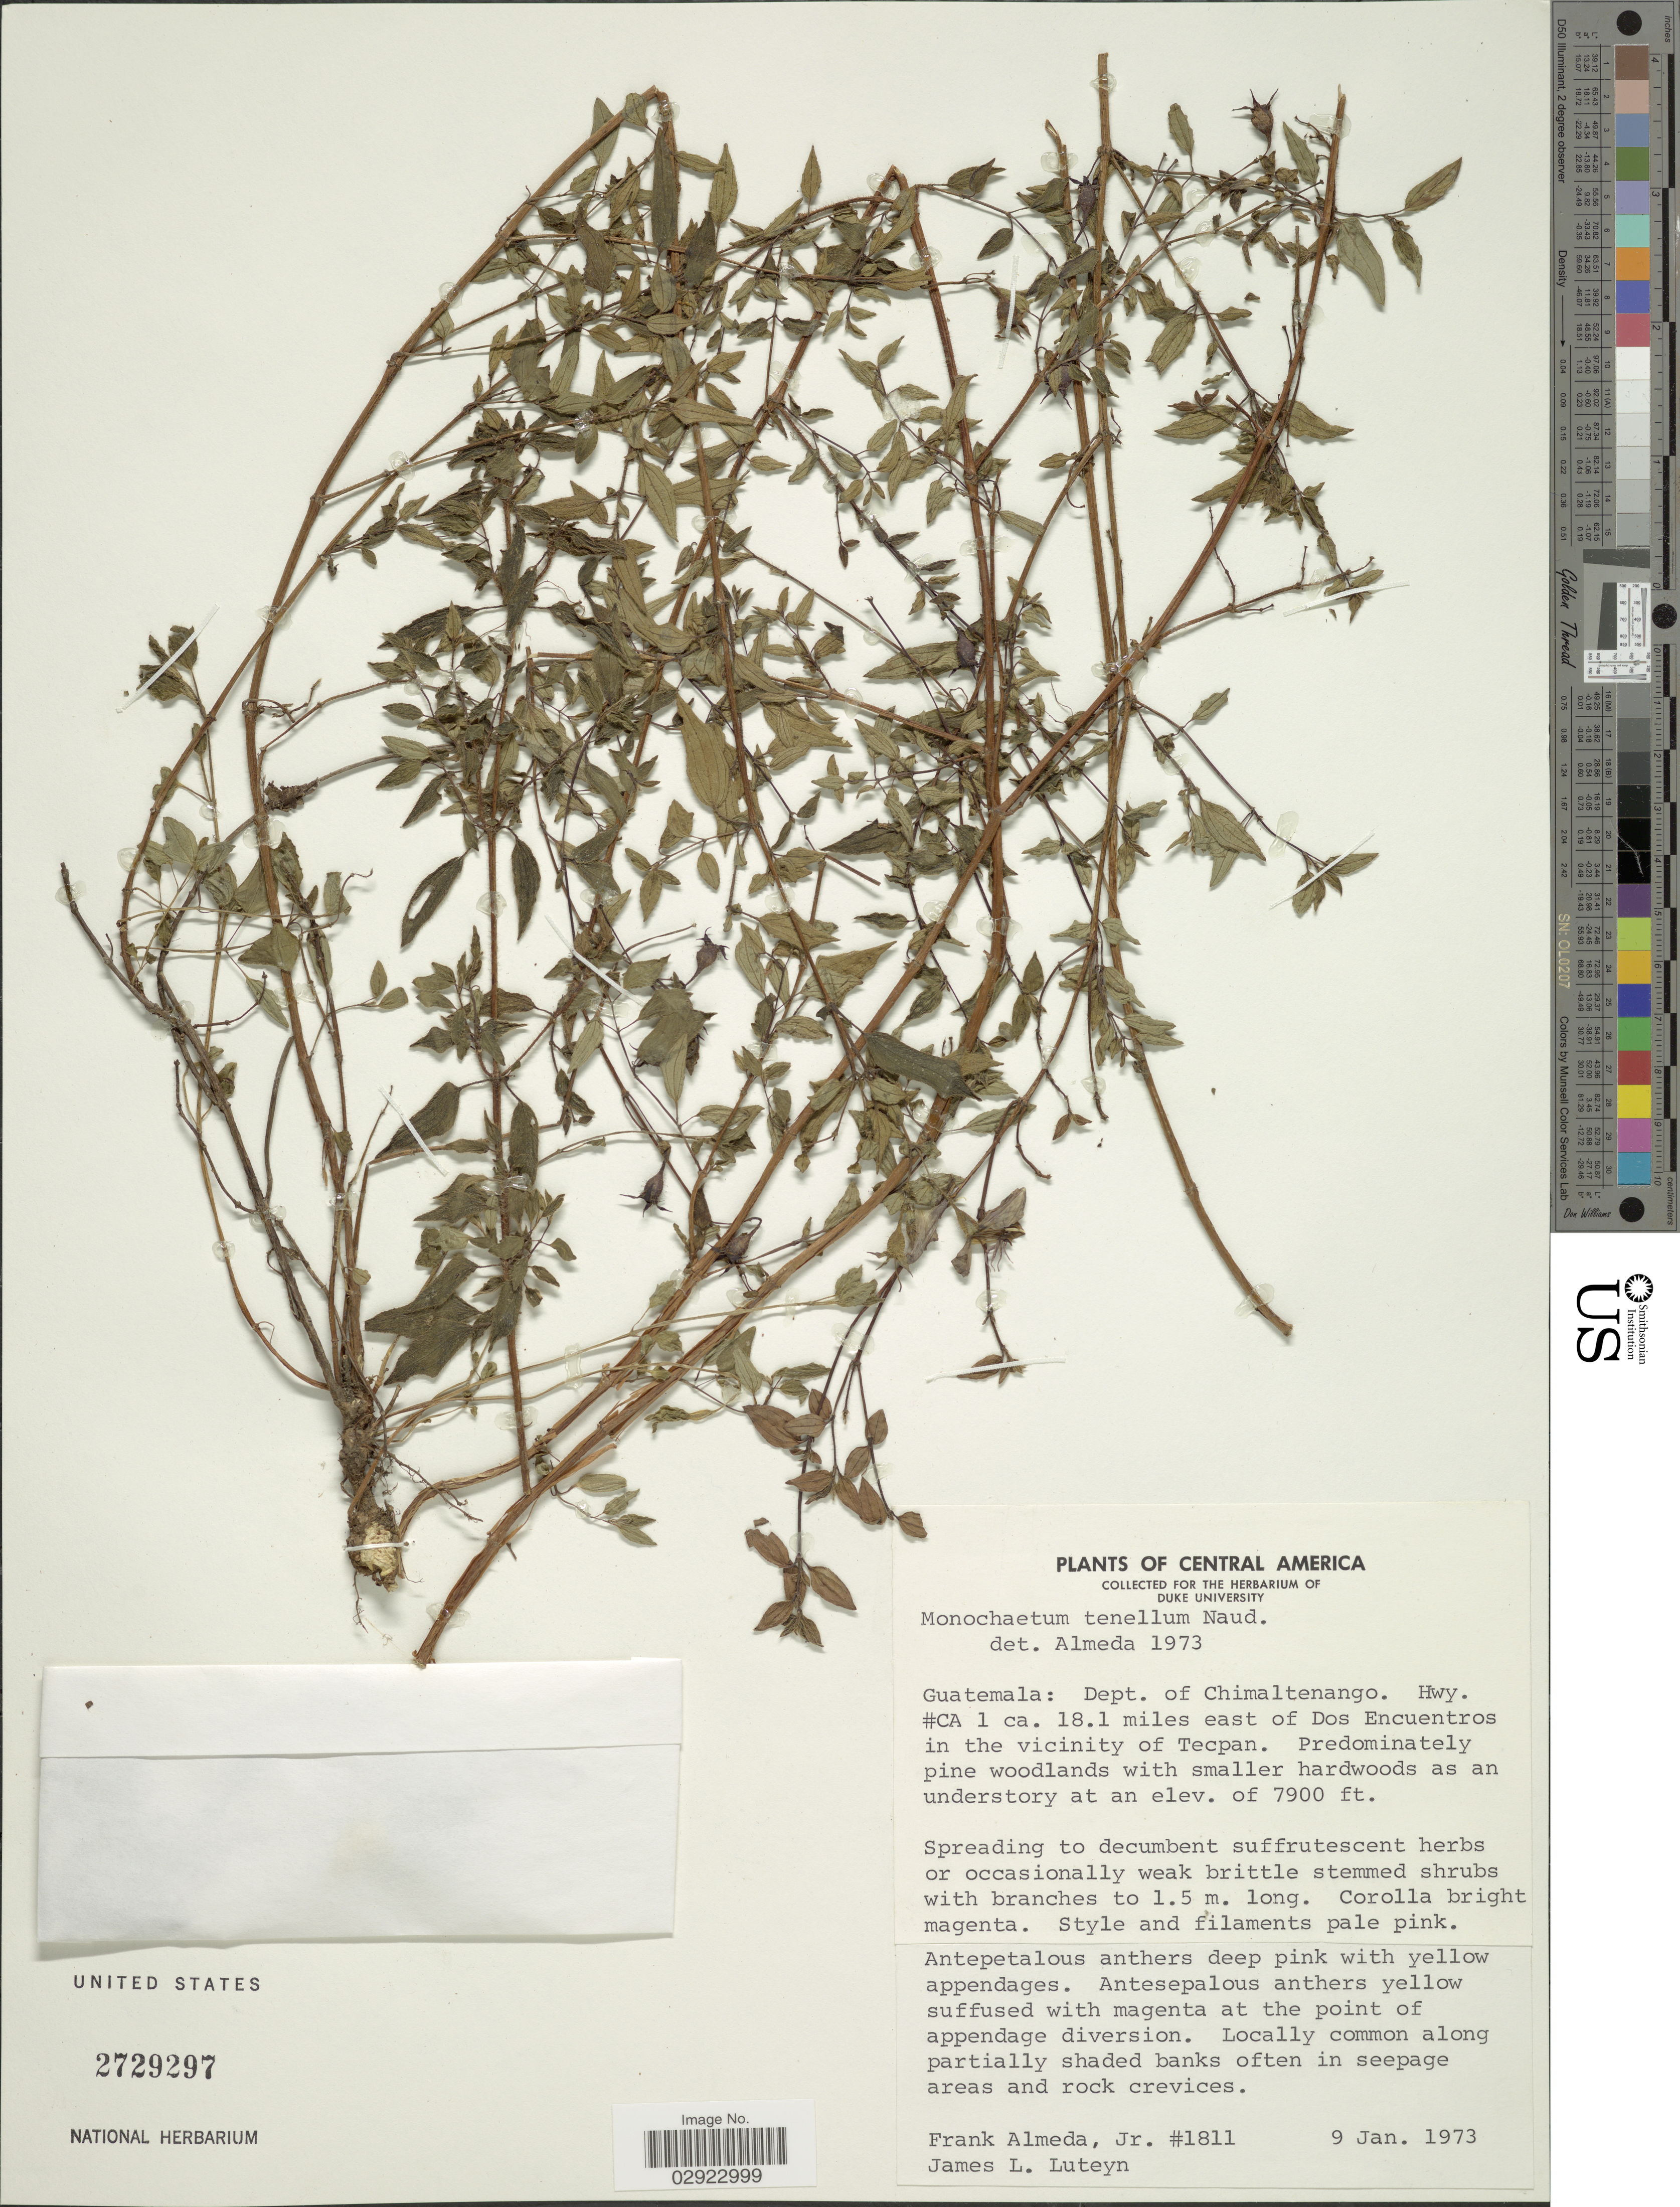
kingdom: Plantae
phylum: Tracheophyta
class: Magnoliopsida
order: Myrtales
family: Melastomataceae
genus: Monochaetum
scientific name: Monochaetum tenellum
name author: Naudin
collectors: F. Almeda & J. L. Luteyn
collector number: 1811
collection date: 1973-01-09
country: Guatemala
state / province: Chimaltenango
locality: Guatemala: Dept. of Chimaltenango. Hwy. #CA 1 ca. 18.1 miles east of Dos Encuentros in the vicinity of Tecpan.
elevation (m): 2408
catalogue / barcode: US 2729297